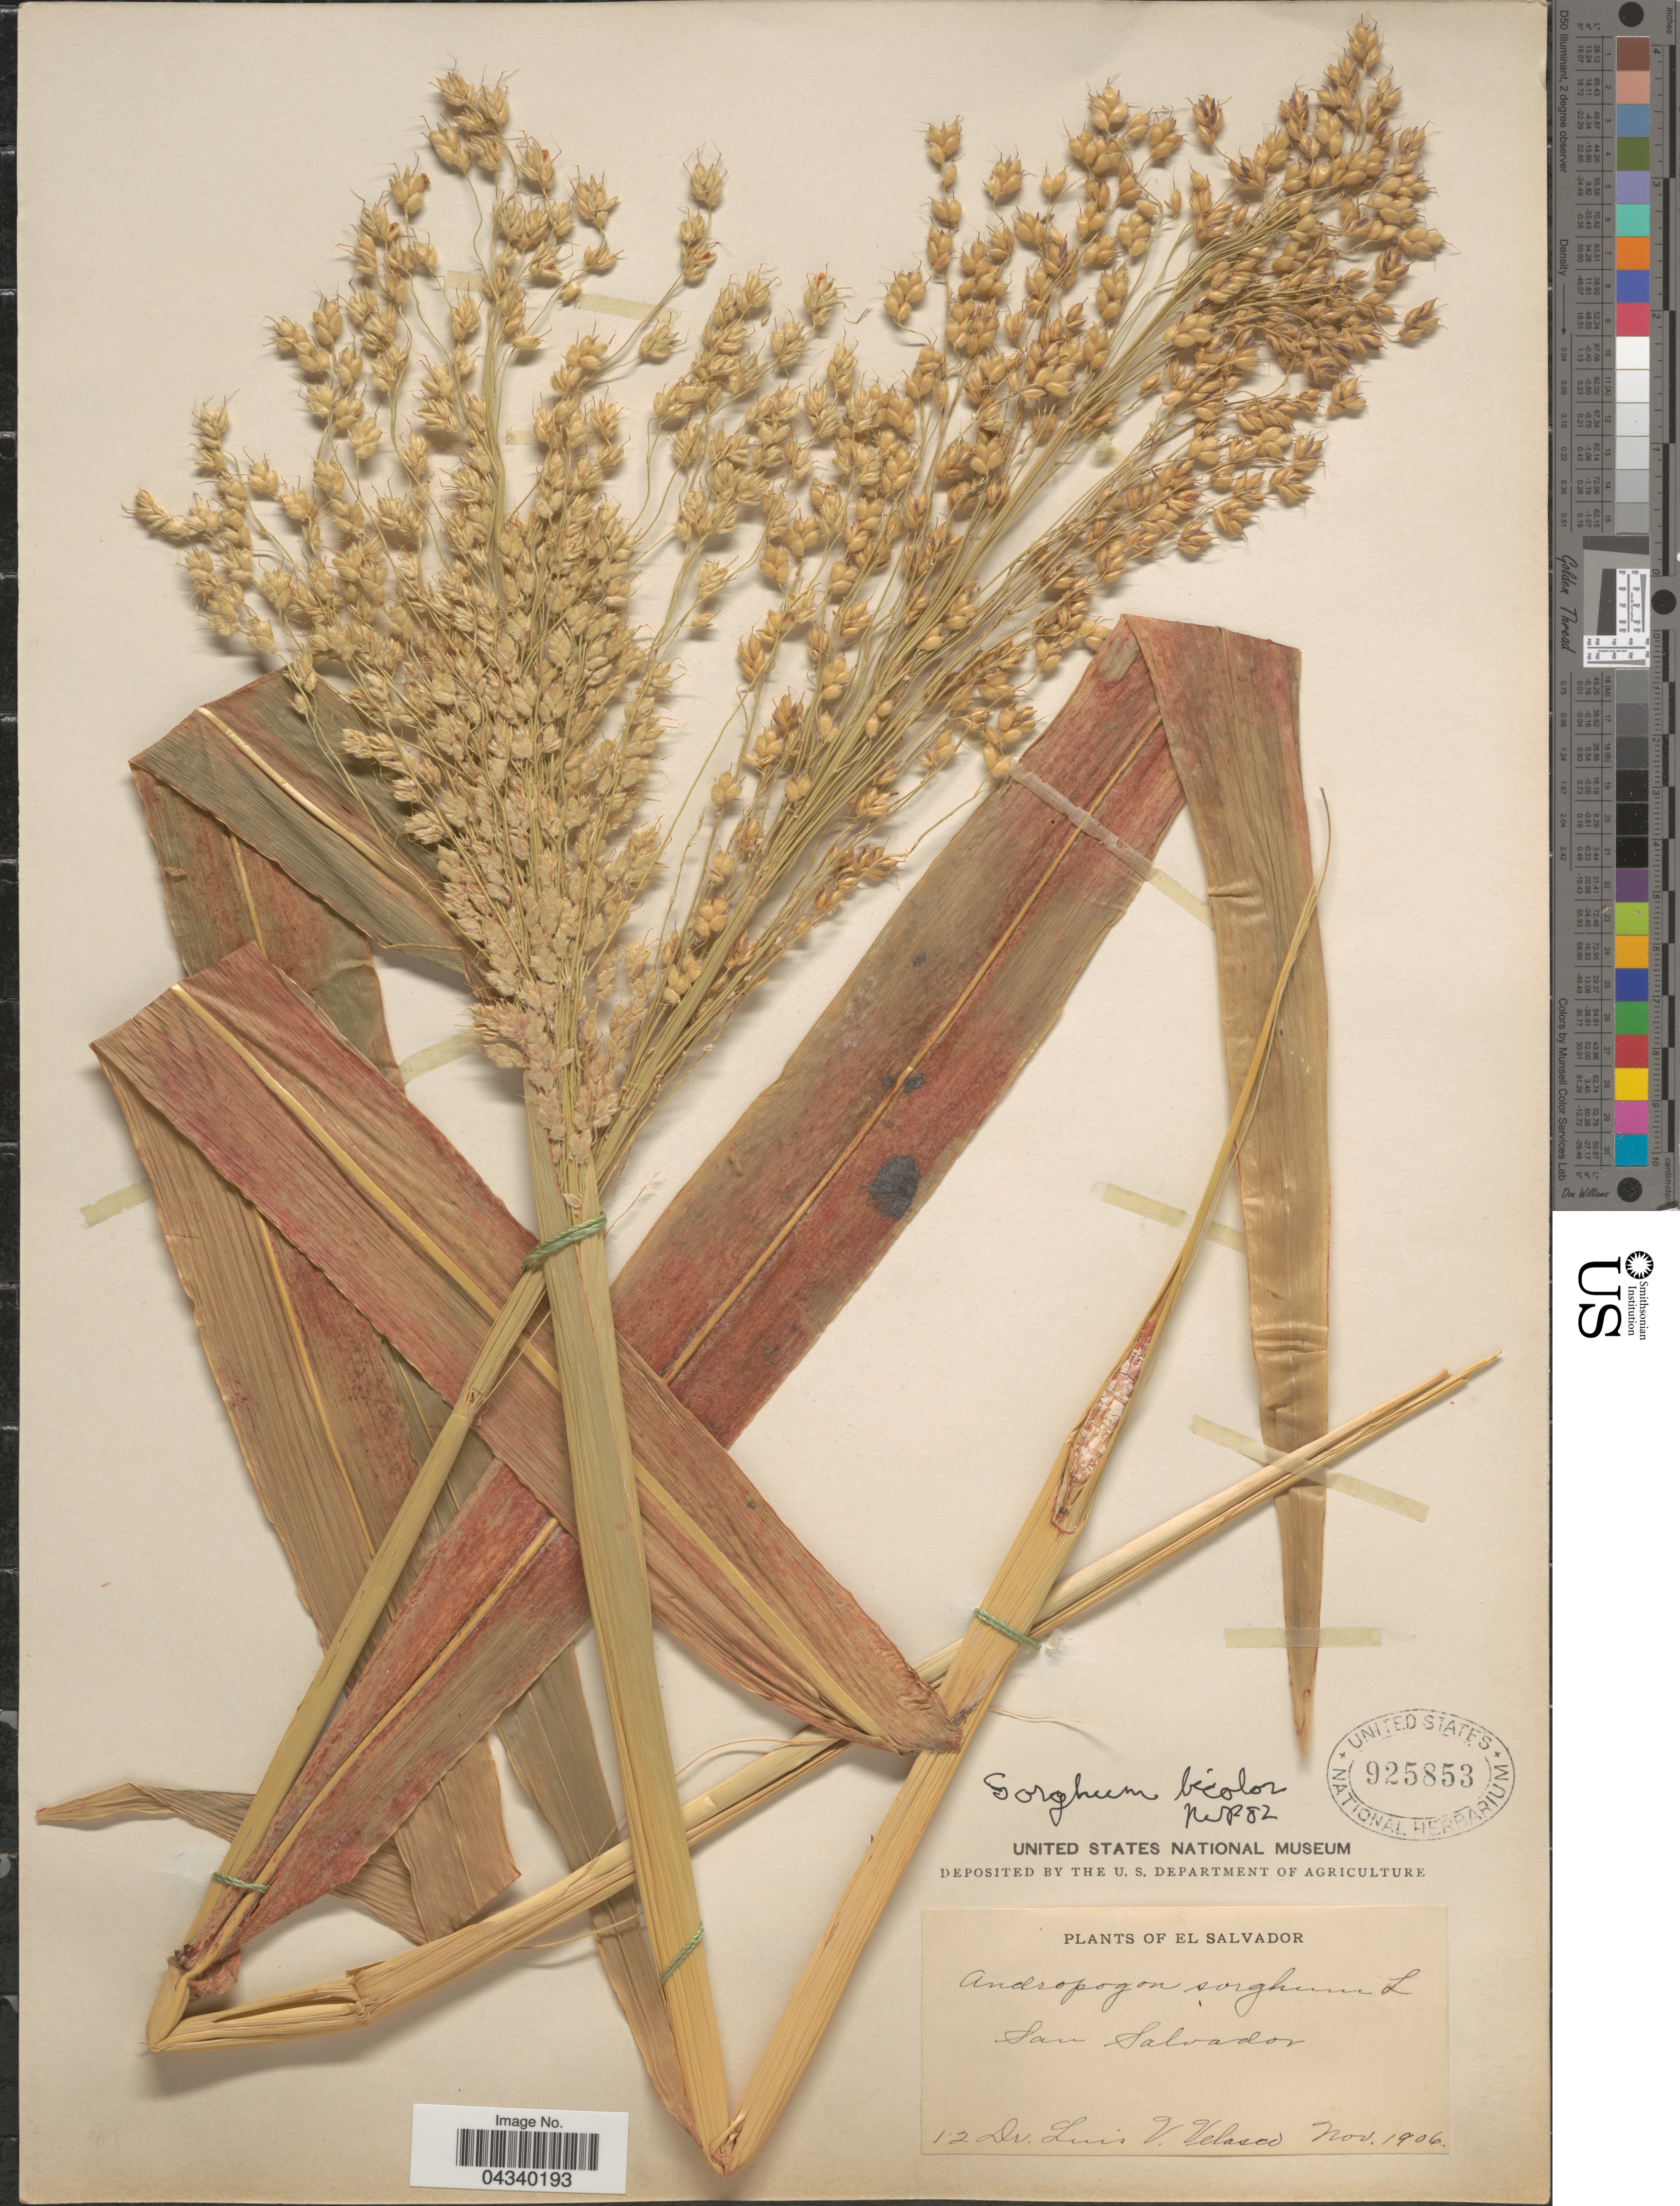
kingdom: Plantae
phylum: Tracheophyta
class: Liliopsida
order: Poales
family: Poaceae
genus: Sorghum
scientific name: Sorghum bicolor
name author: (L.) Moench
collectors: L. Velasco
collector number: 12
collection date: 1906-11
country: El Salvador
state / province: San Salvador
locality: San Salvador.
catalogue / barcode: US 925853